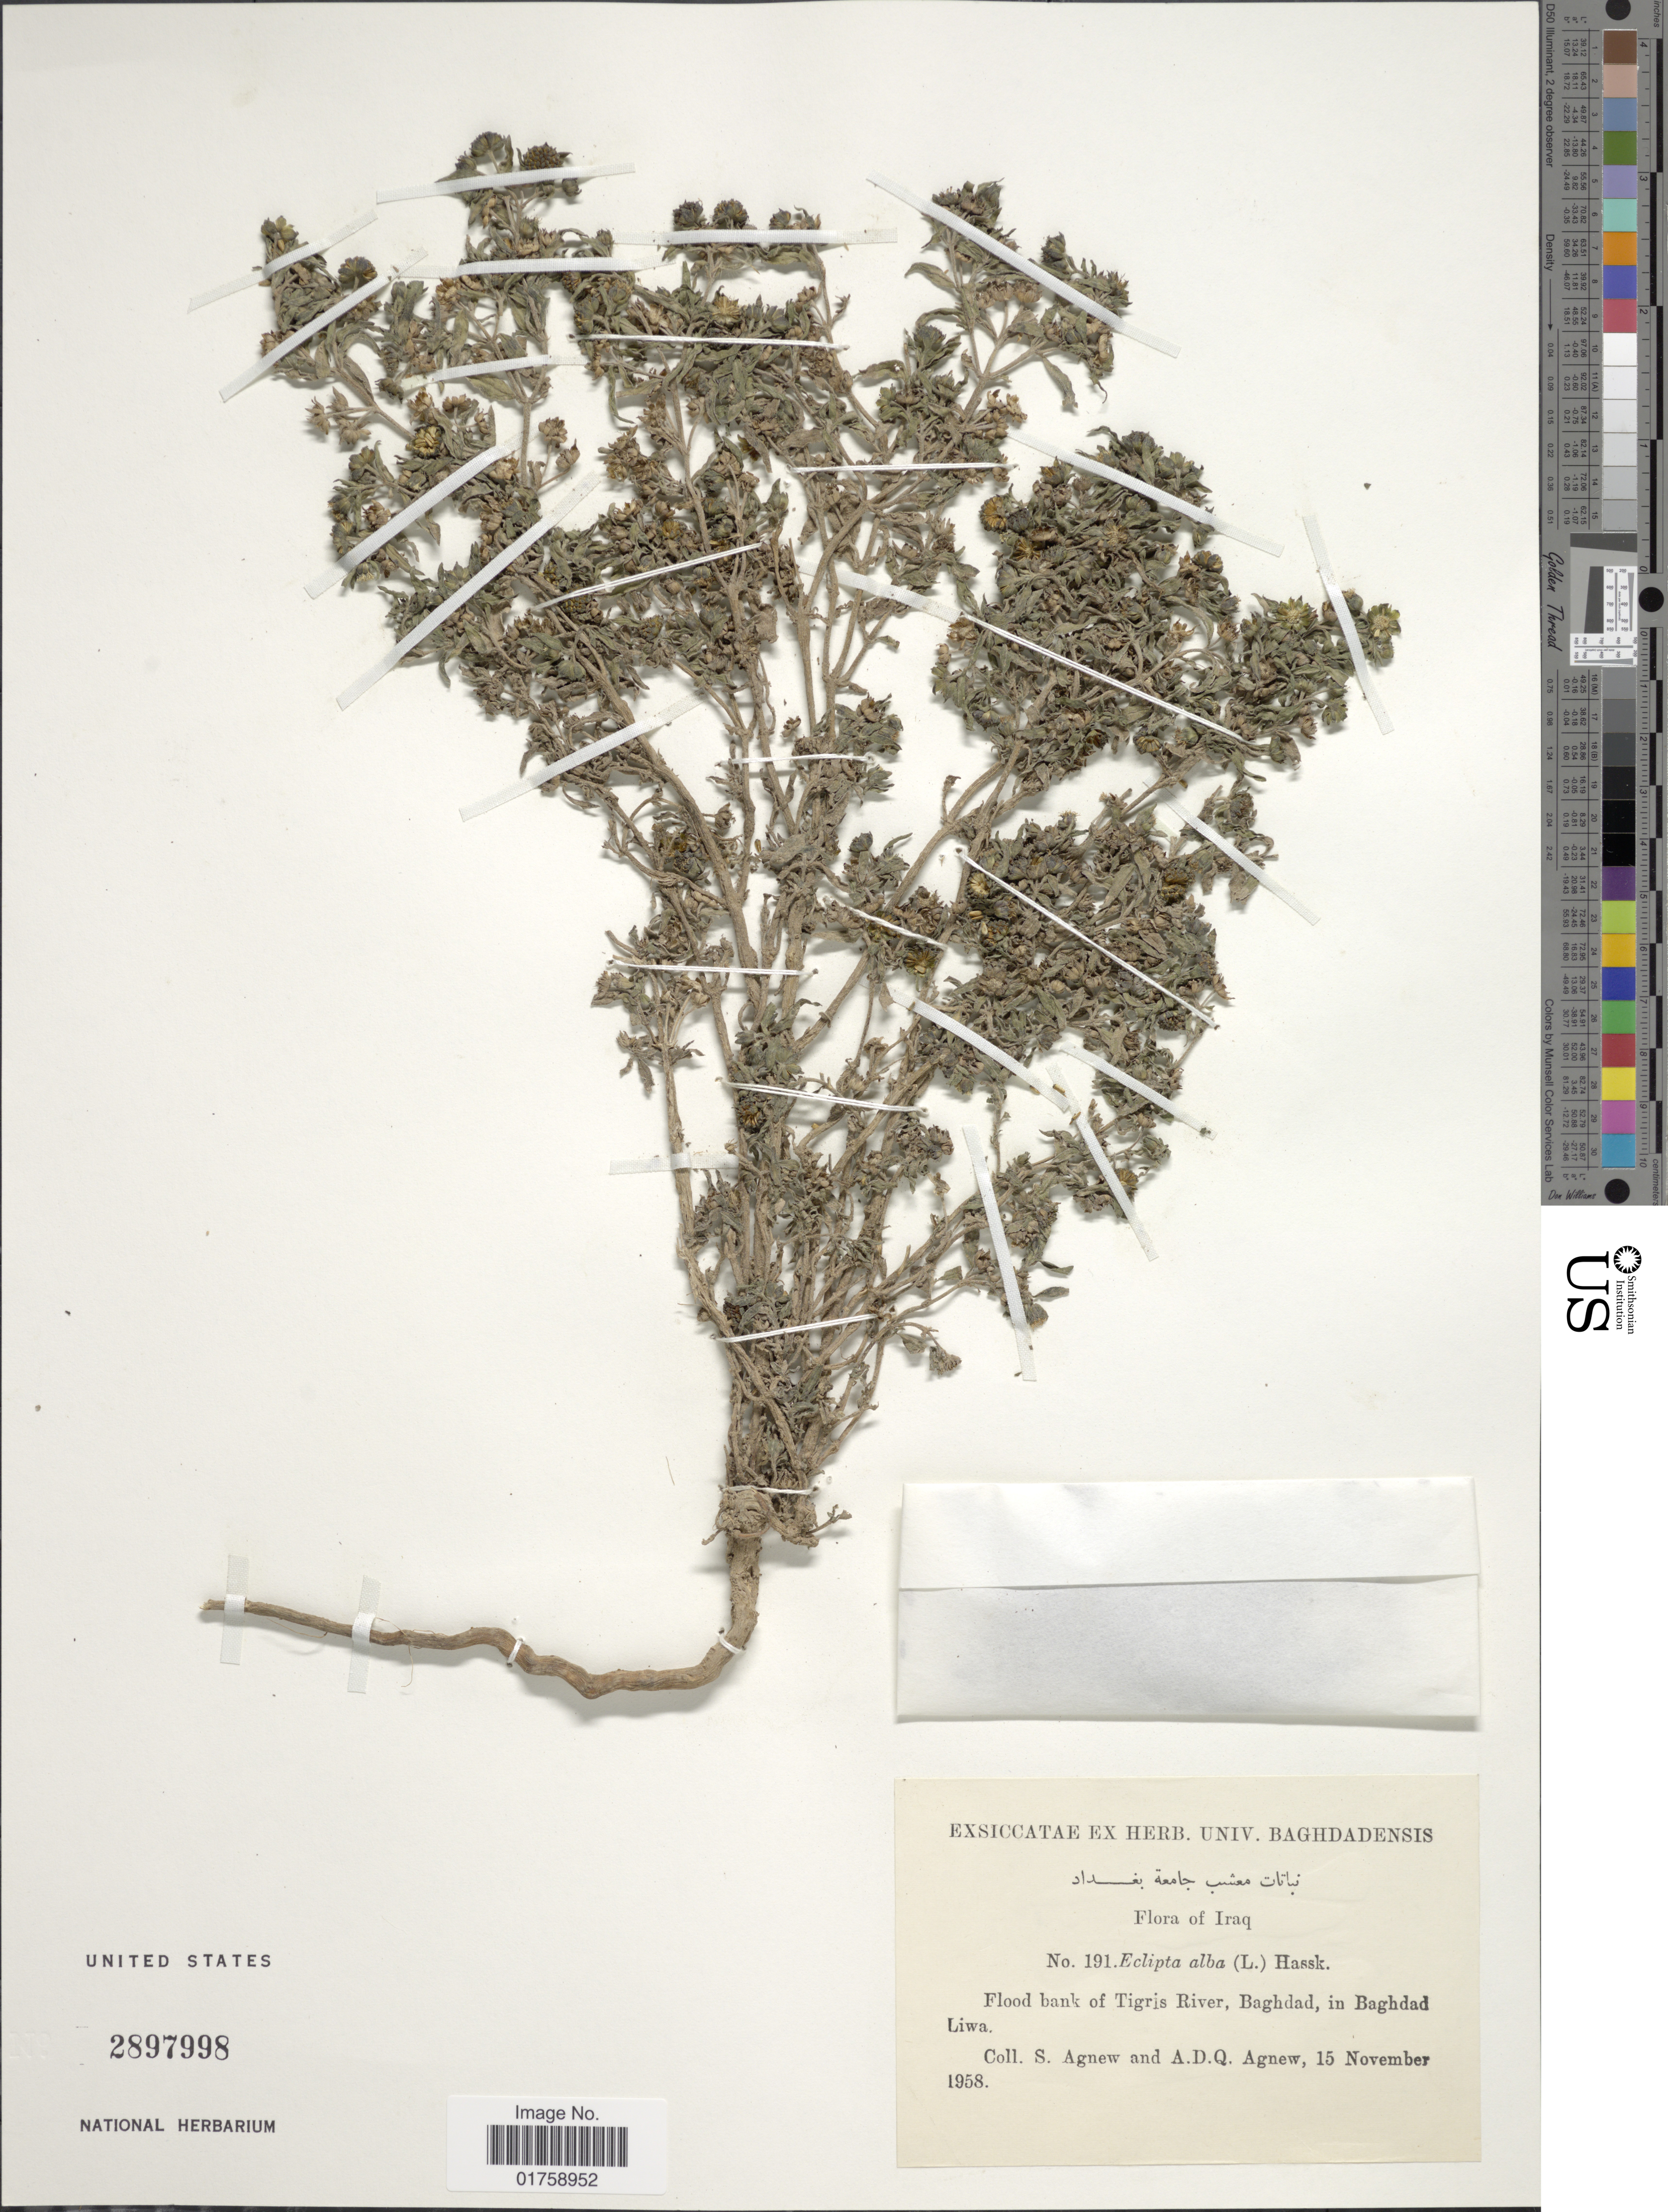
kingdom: Plantae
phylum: Tracheophyta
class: Magnoliopsida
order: Asterales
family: Asteraceae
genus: Eclipta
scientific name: Eclipta alba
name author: (L.) Hassk.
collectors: S. Agnew & A. D. Agnew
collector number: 191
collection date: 1958-11-15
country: Iraq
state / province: Baghdad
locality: Iraq. Flood bank of Tigris River, ß, in Baghdad Liwa.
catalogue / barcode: US 2897998